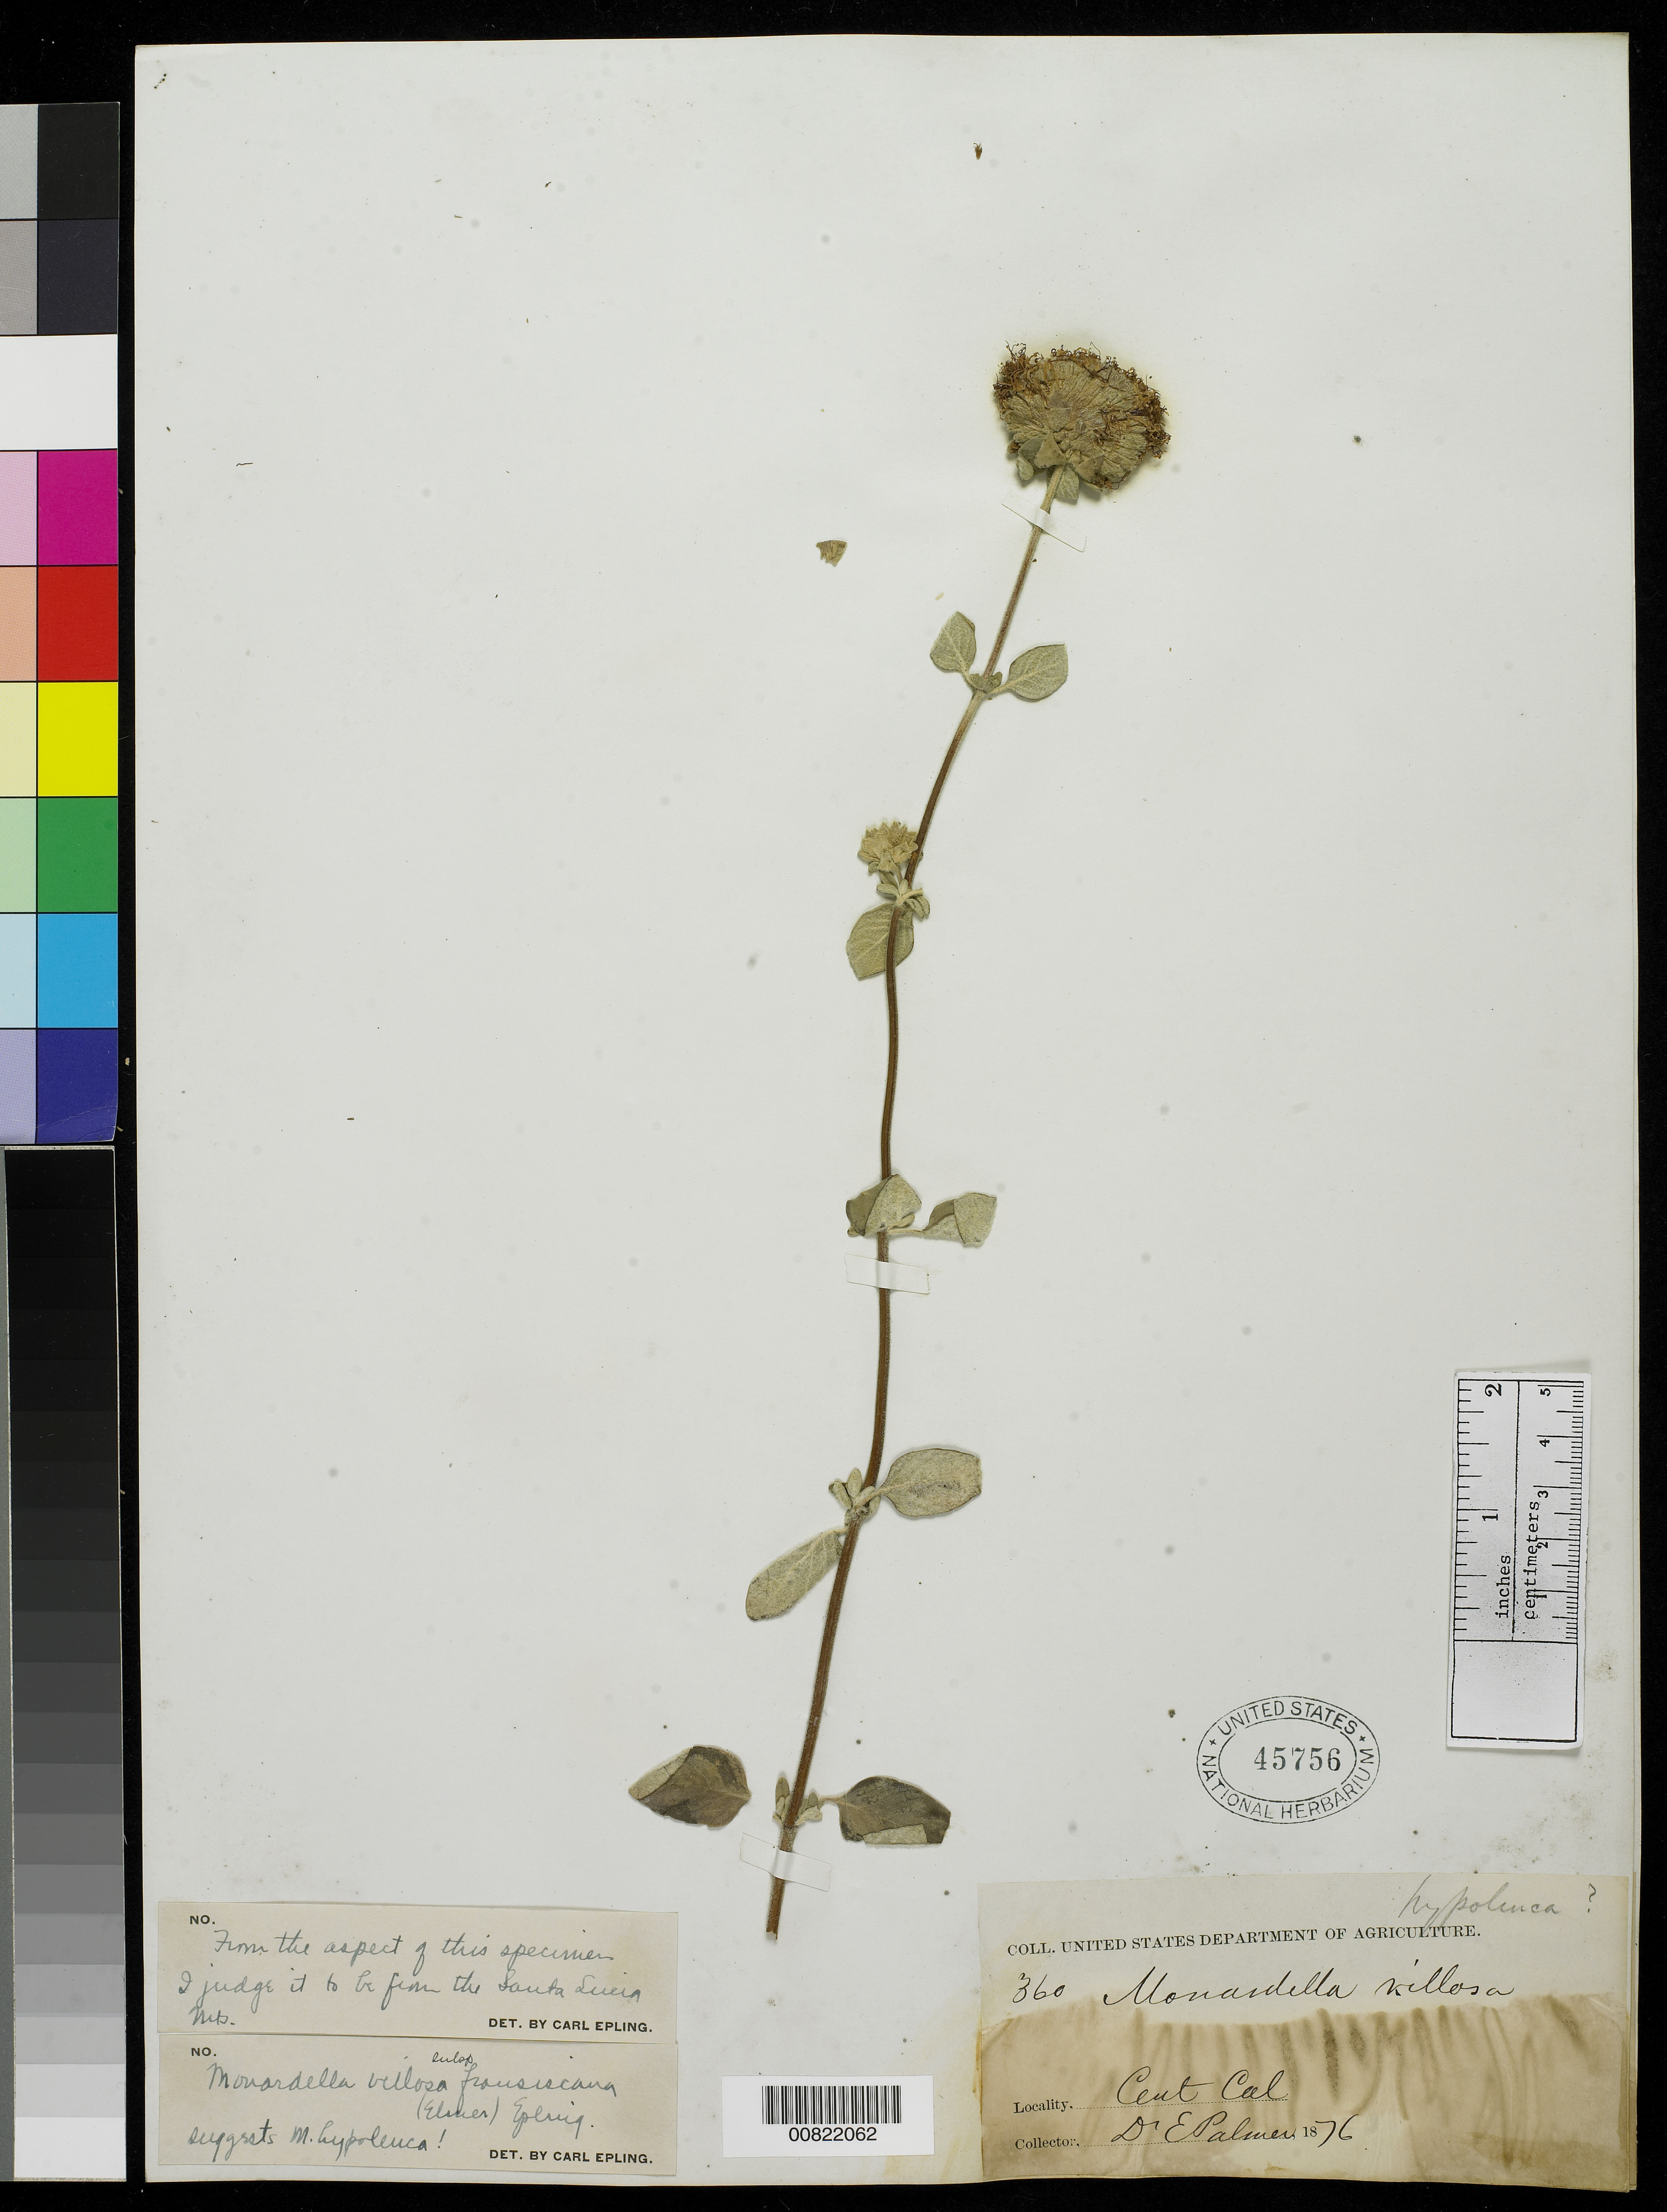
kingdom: Plantae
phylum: Tracheophyta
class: Magnoliopsida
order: Lamiales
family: Lamiaceae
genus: Monardella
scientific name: Monardella villosa var. franciscana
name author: (Elmer) Jeps.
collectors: E. Palmer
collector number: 360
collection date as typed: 1876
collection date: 1876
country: United States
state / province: California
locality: Central California.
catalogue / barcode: US 45756